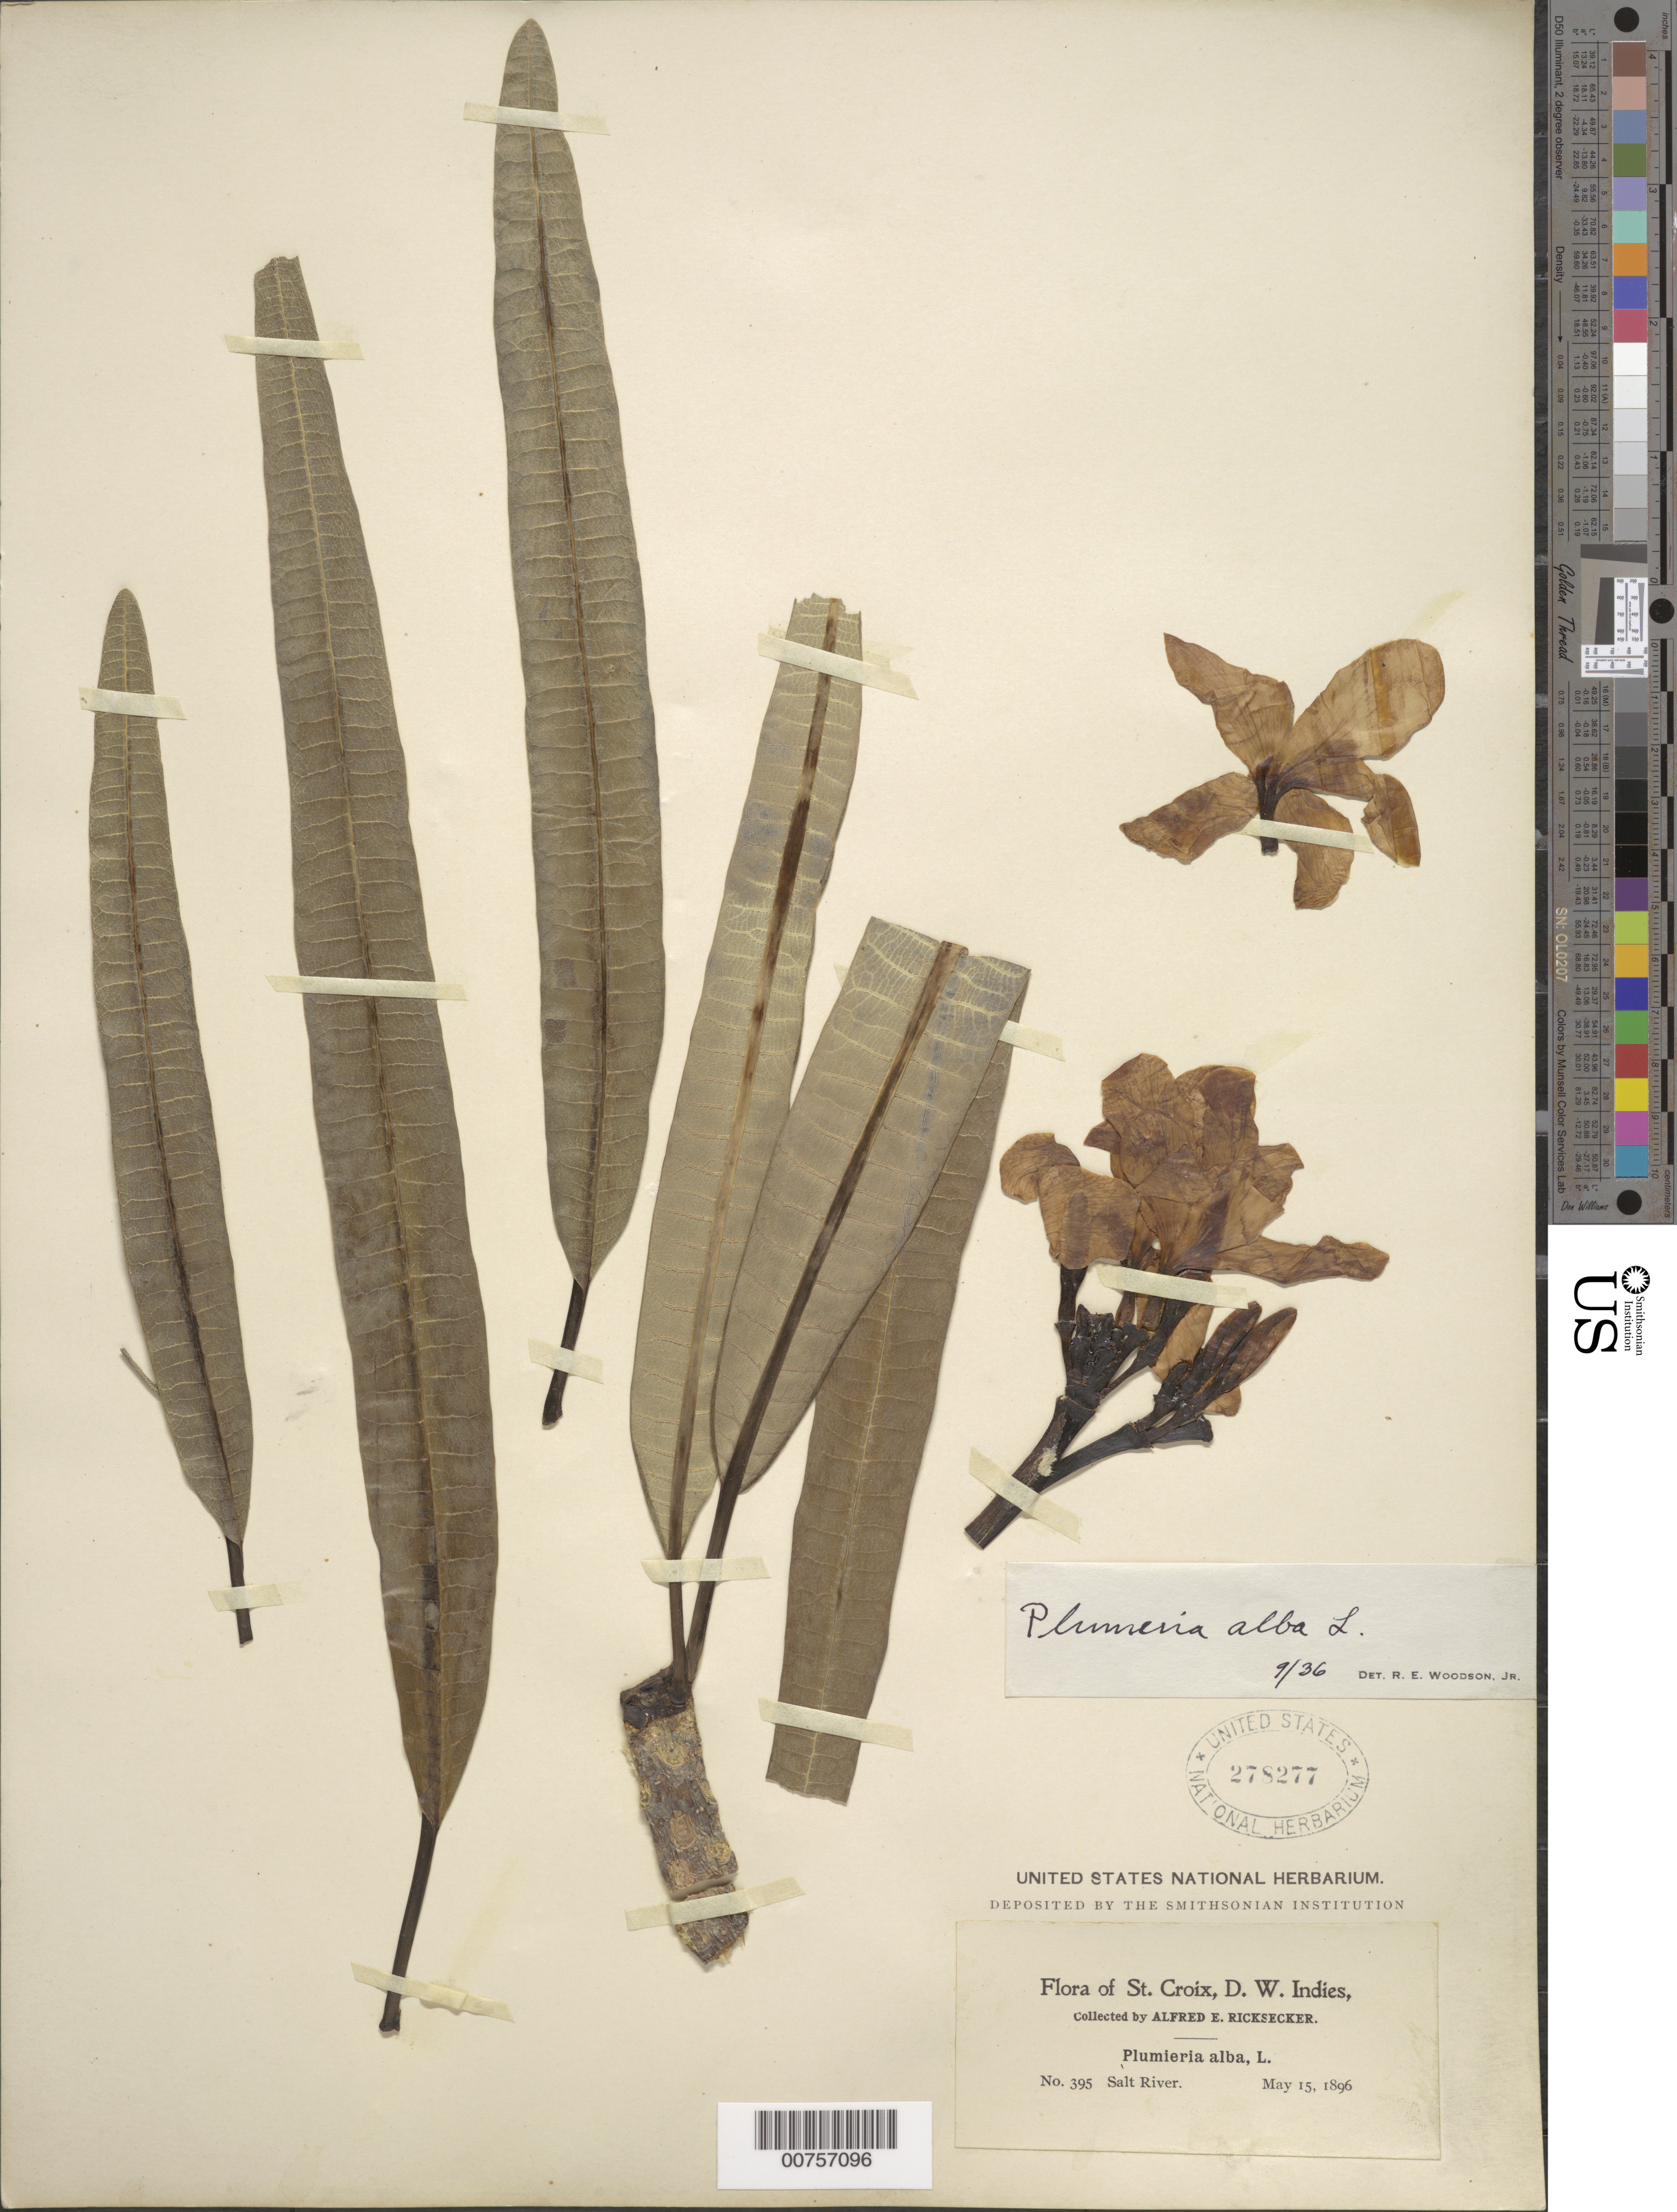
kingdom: Plantae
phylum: Tracheophyta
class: Magnoliopsida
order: Gentianales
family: Apocynaceae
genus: Plumeria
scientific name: Plumeria alba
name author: L.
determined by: Woodson, R. E., Jr.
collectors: A. E. Ricksecker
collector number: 395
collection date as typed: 15 May 1856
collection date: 1856-05-15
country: U.S. Virgin Islands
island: St. Croix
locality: Salt River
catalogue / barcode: US 278277